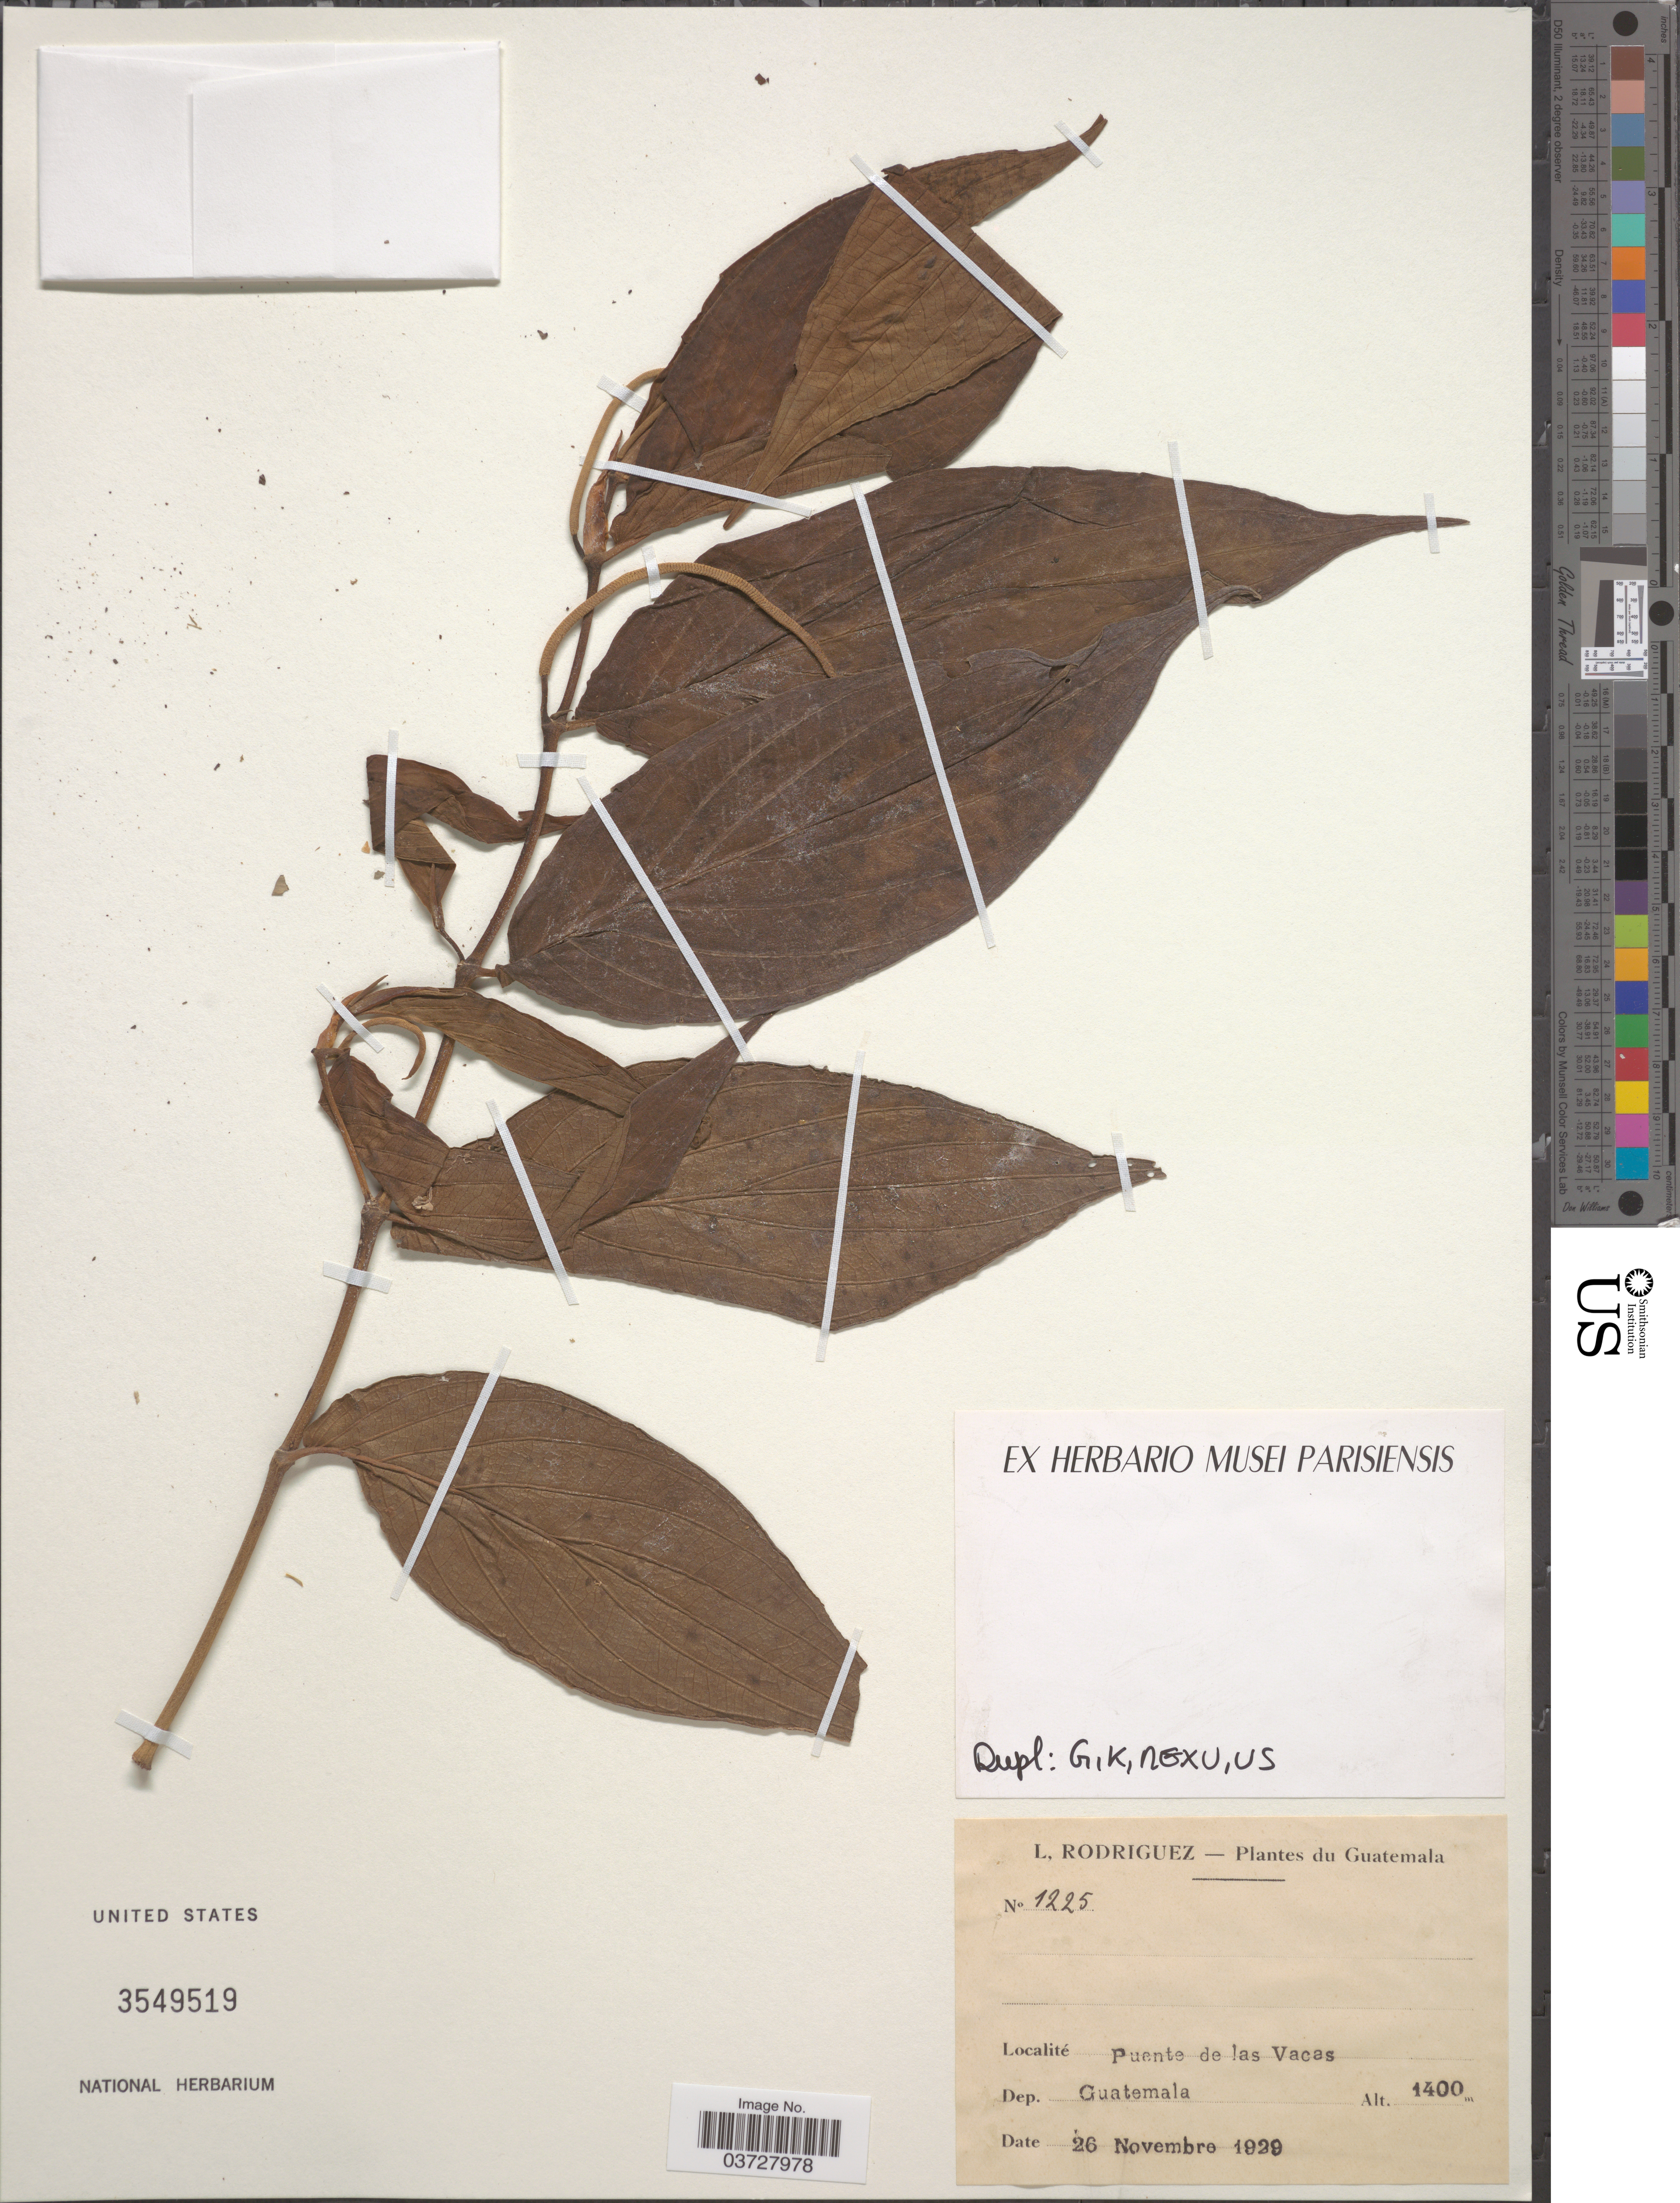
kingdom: Plantae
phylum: Tracheophyta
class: Magnoliopsida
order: Piperales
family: Piperaceae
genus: Piper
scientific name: Piper sp.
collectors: L. Rodriguez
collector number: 1225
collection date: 1929-11-26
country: Guatemala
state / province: Guatemala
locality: Puente de las Vacas. Dep. Guatemala.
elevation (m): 1400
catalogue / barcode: US 3549519